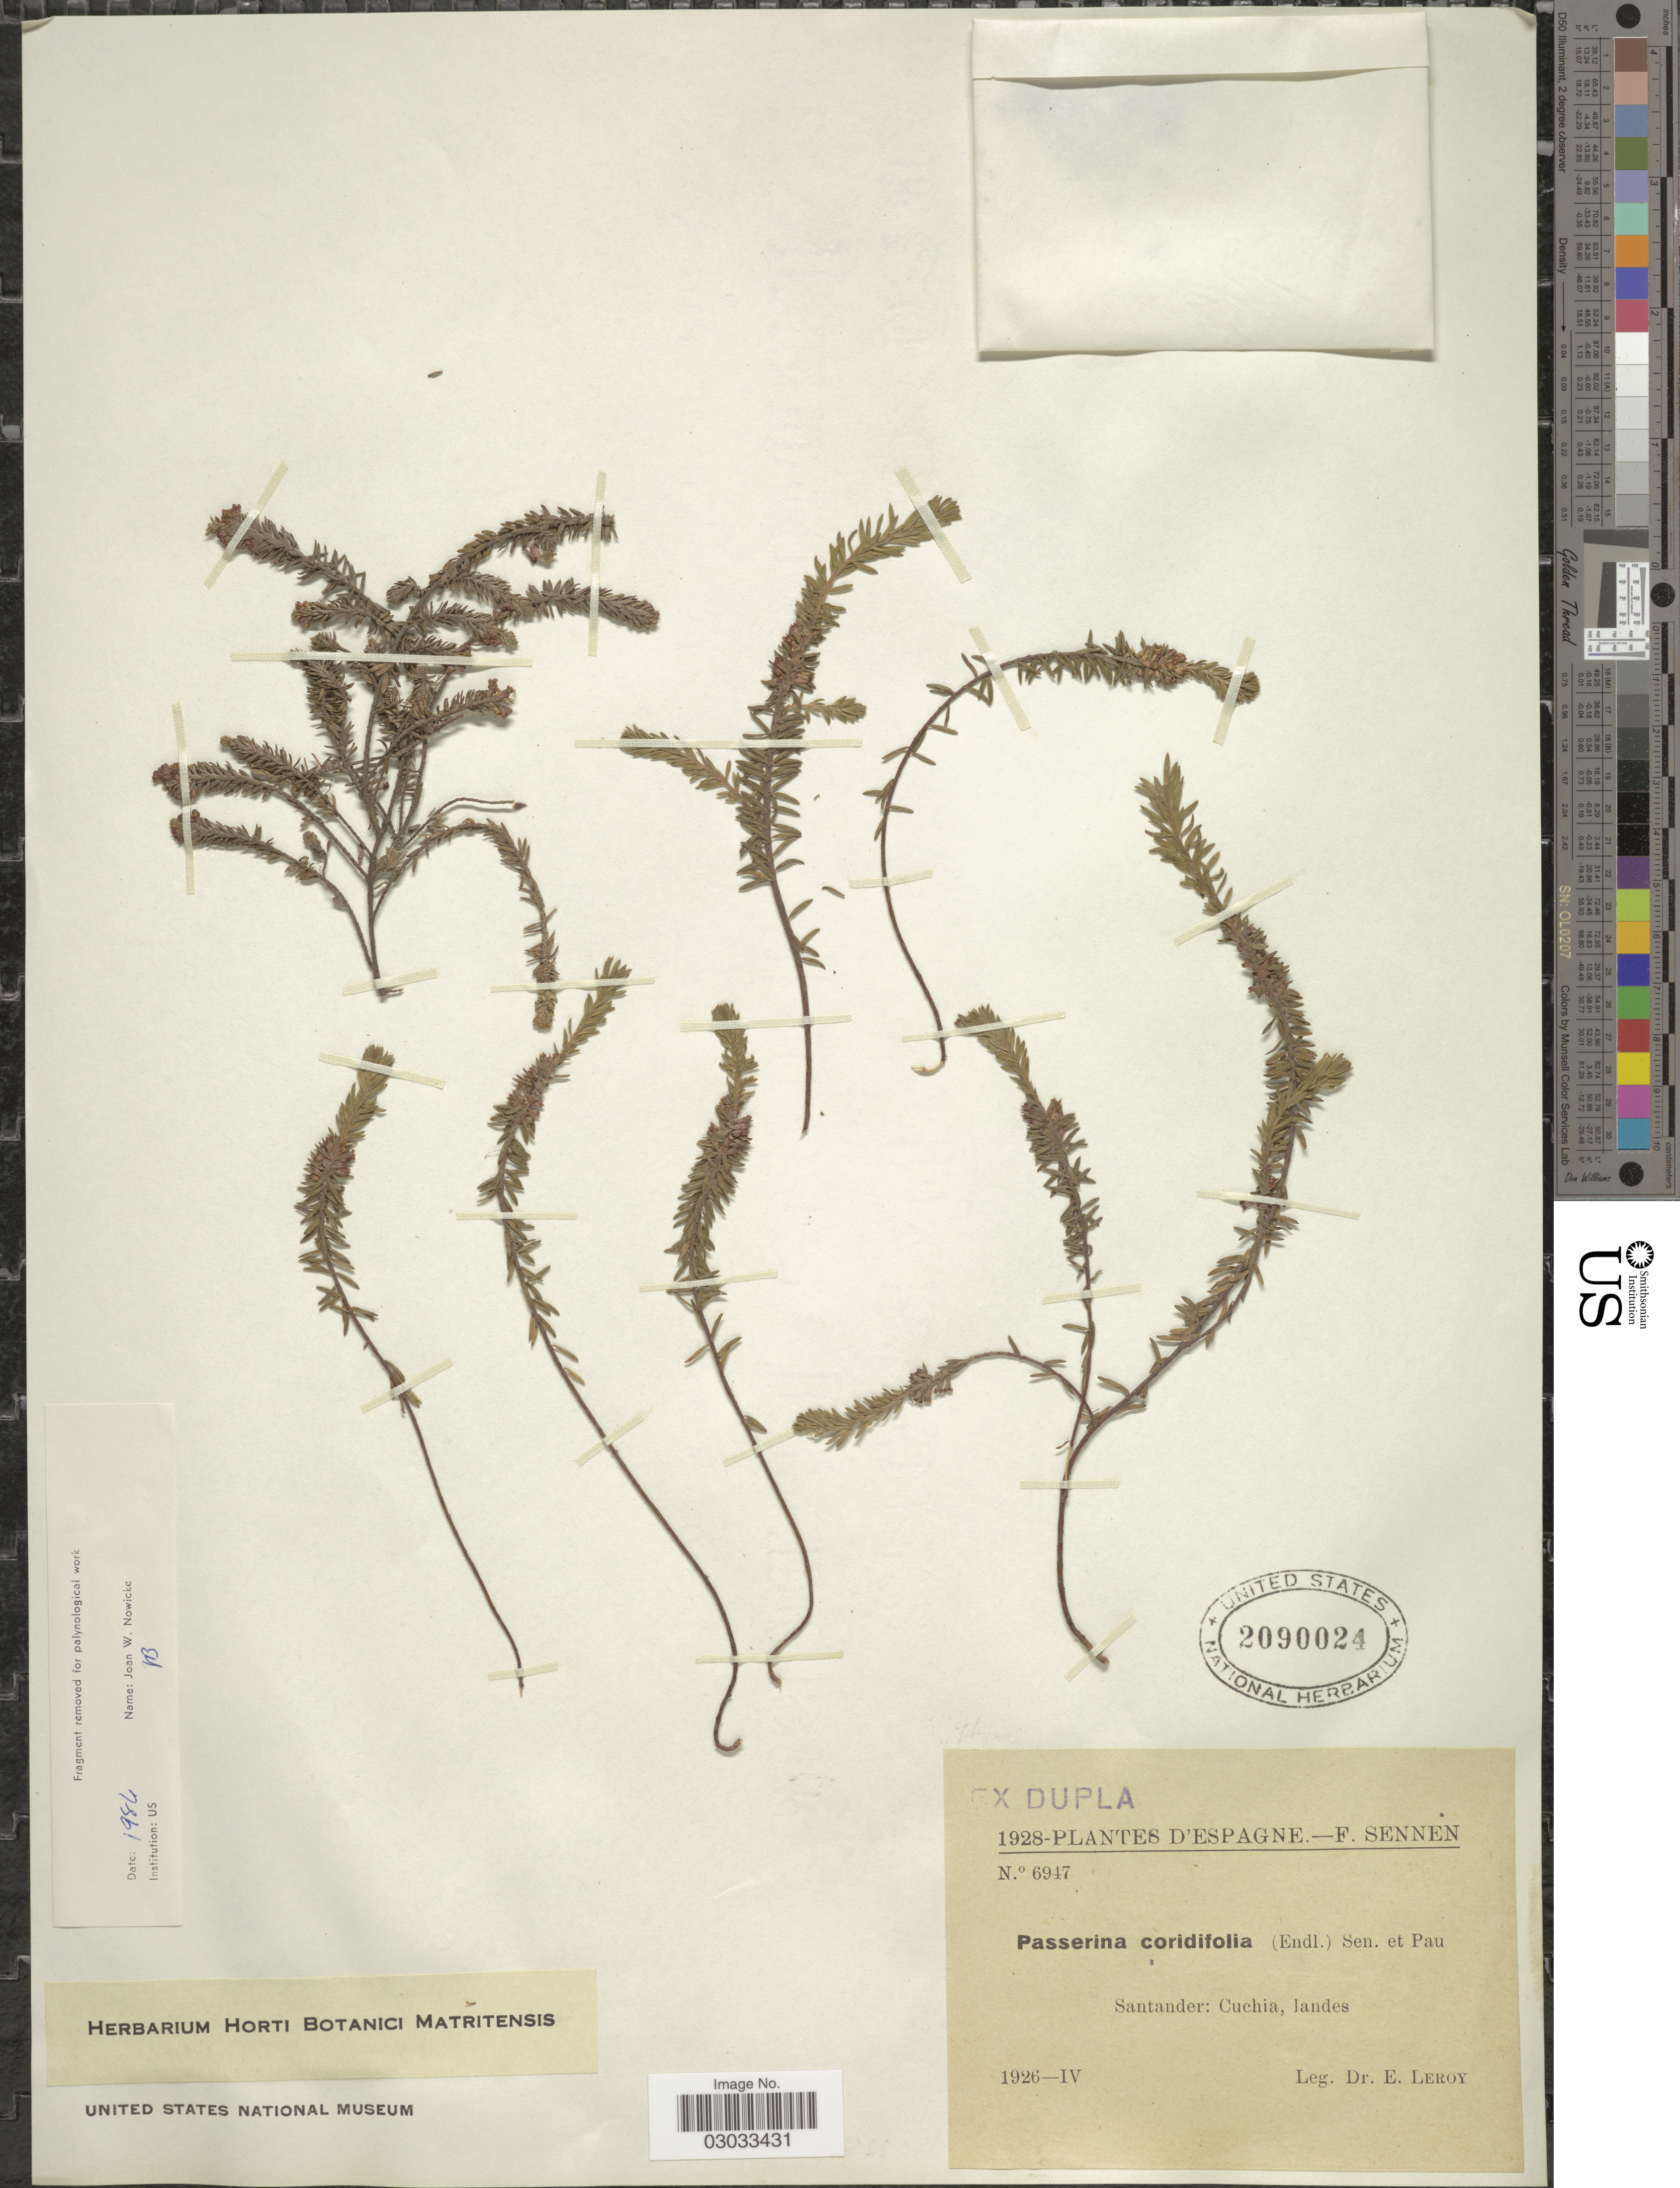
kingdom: Plantae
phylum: Tracheophyta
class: Magnoliopsida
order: Malvales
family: Thymelaeaceae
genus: Thymelaea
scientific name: Thymelaea coridifolia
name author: (Lam.) Endl.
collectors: E. Leroy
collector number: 6947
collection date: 1926-06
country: Spain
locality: Santander: Cuchia, landes.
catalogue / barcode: US 2090024